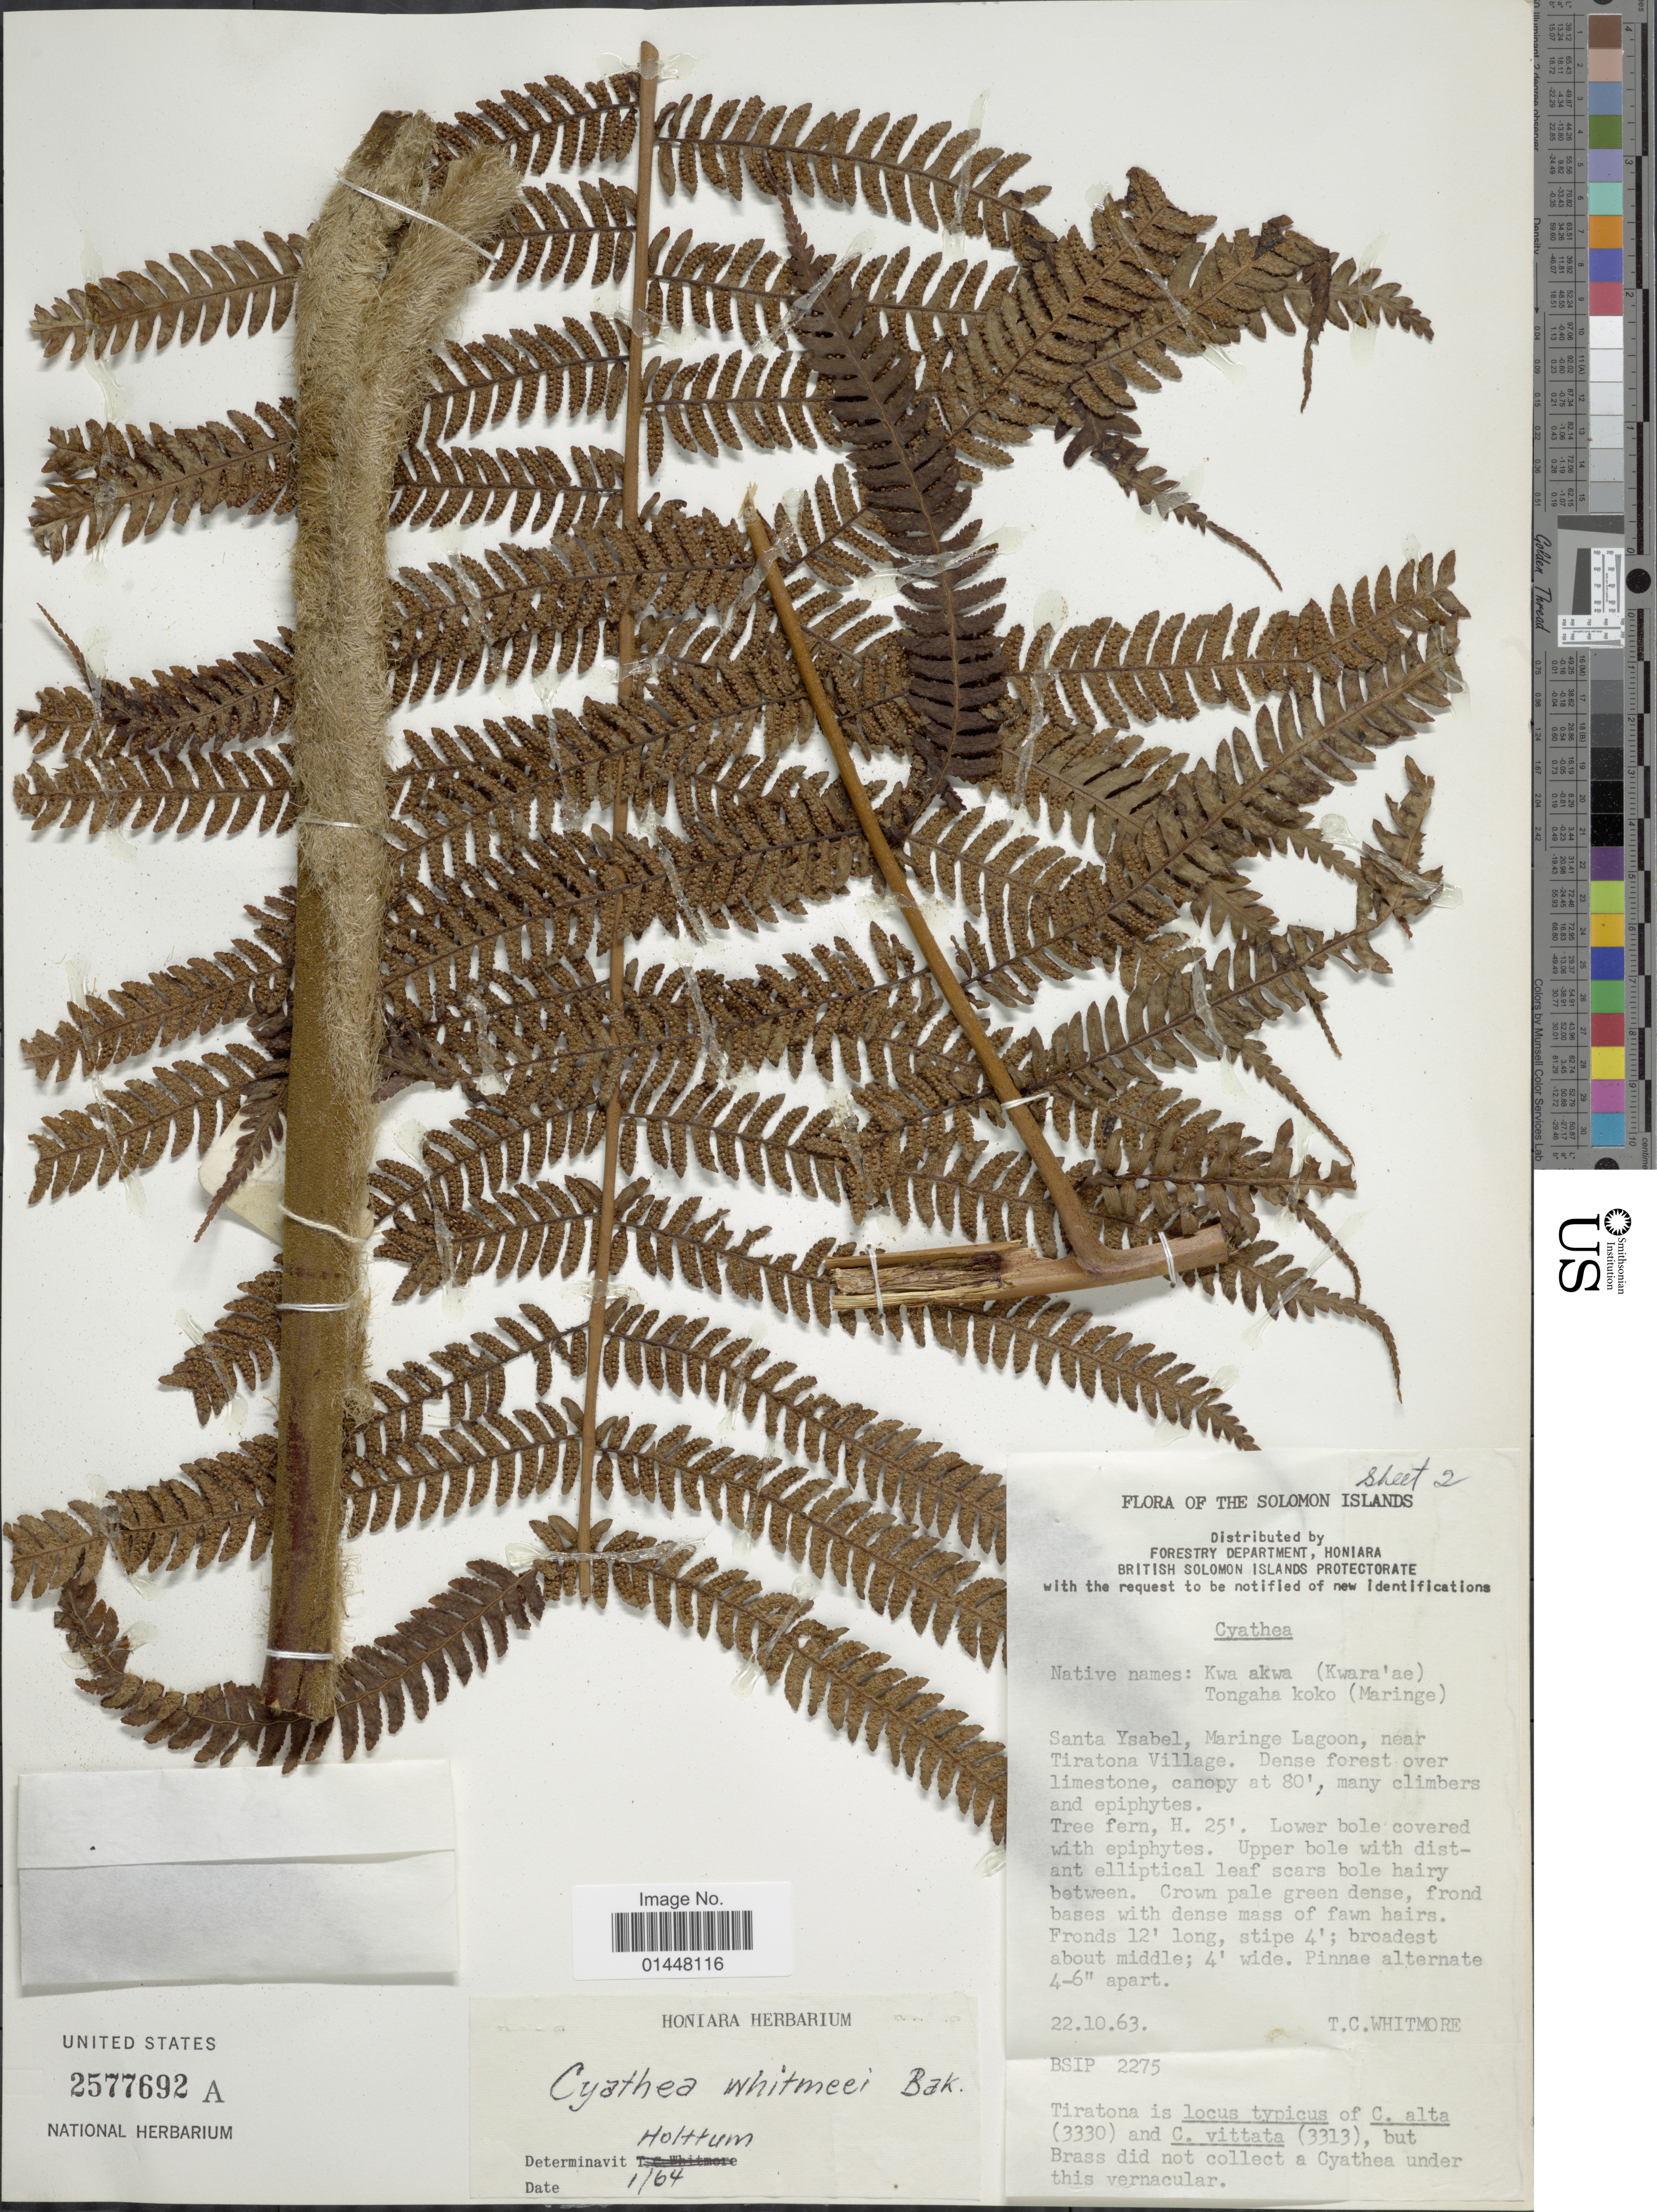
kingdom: Plantae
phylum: Tracheophyta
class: Polypodiopsida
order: Cyatheales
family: Cyatheaceae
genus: Sphaeropteris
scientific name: Sphaeropteris samoensis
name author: (Baker)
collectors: T. C. Whitmore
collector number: BSIP 2275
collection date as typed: Transcribed d/m/y: 22/10/63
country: Solomon Islands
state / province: Solomon Islands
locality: Santa Ysabel, Maringe Lagoon, near Tiratona Village. Dense forest over limestone, canopy at 80'.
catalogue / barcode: US 2577692A